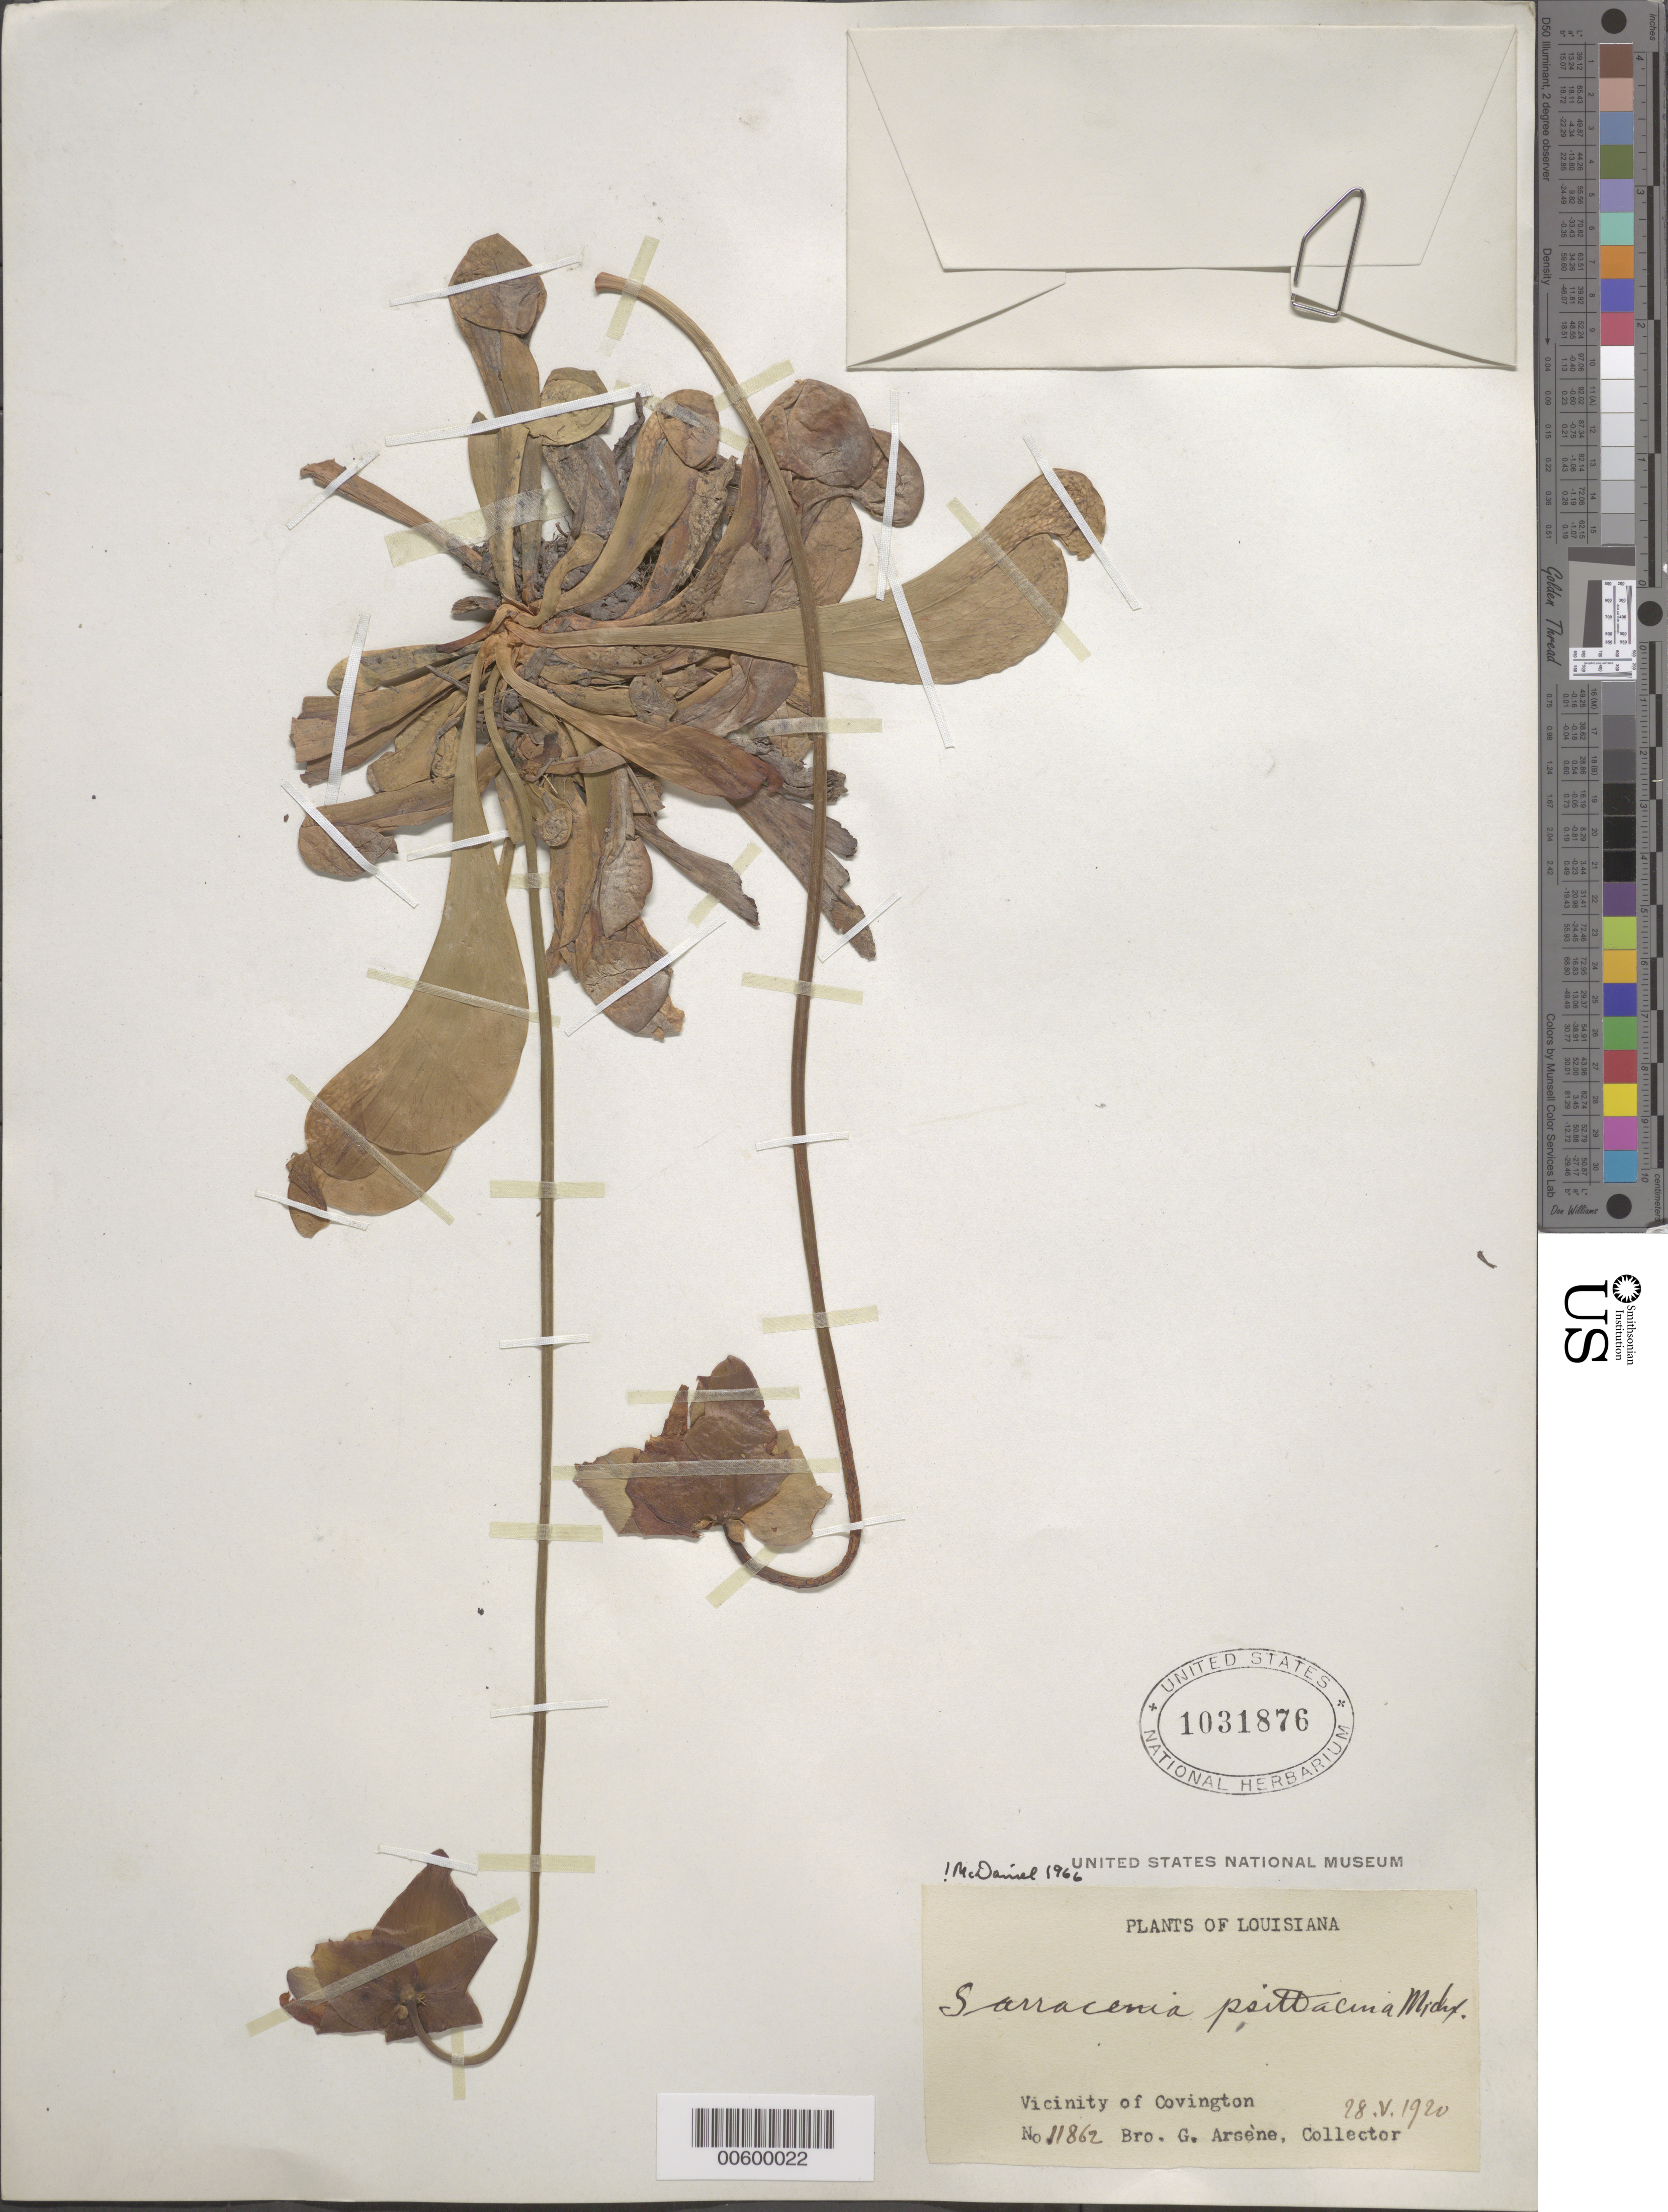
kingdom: Plantae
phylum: Tracheophyta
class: Magnoliopsida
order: Ericales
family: Sarraceniaceae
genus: Sarracenia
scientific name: Sarracenia psittacina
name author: Michx.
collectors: Bro. G. Arsène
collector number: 11862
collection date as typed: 18 May 1920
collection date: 1920-05-18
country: United States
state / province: Louisiana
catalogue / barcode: US 1031876